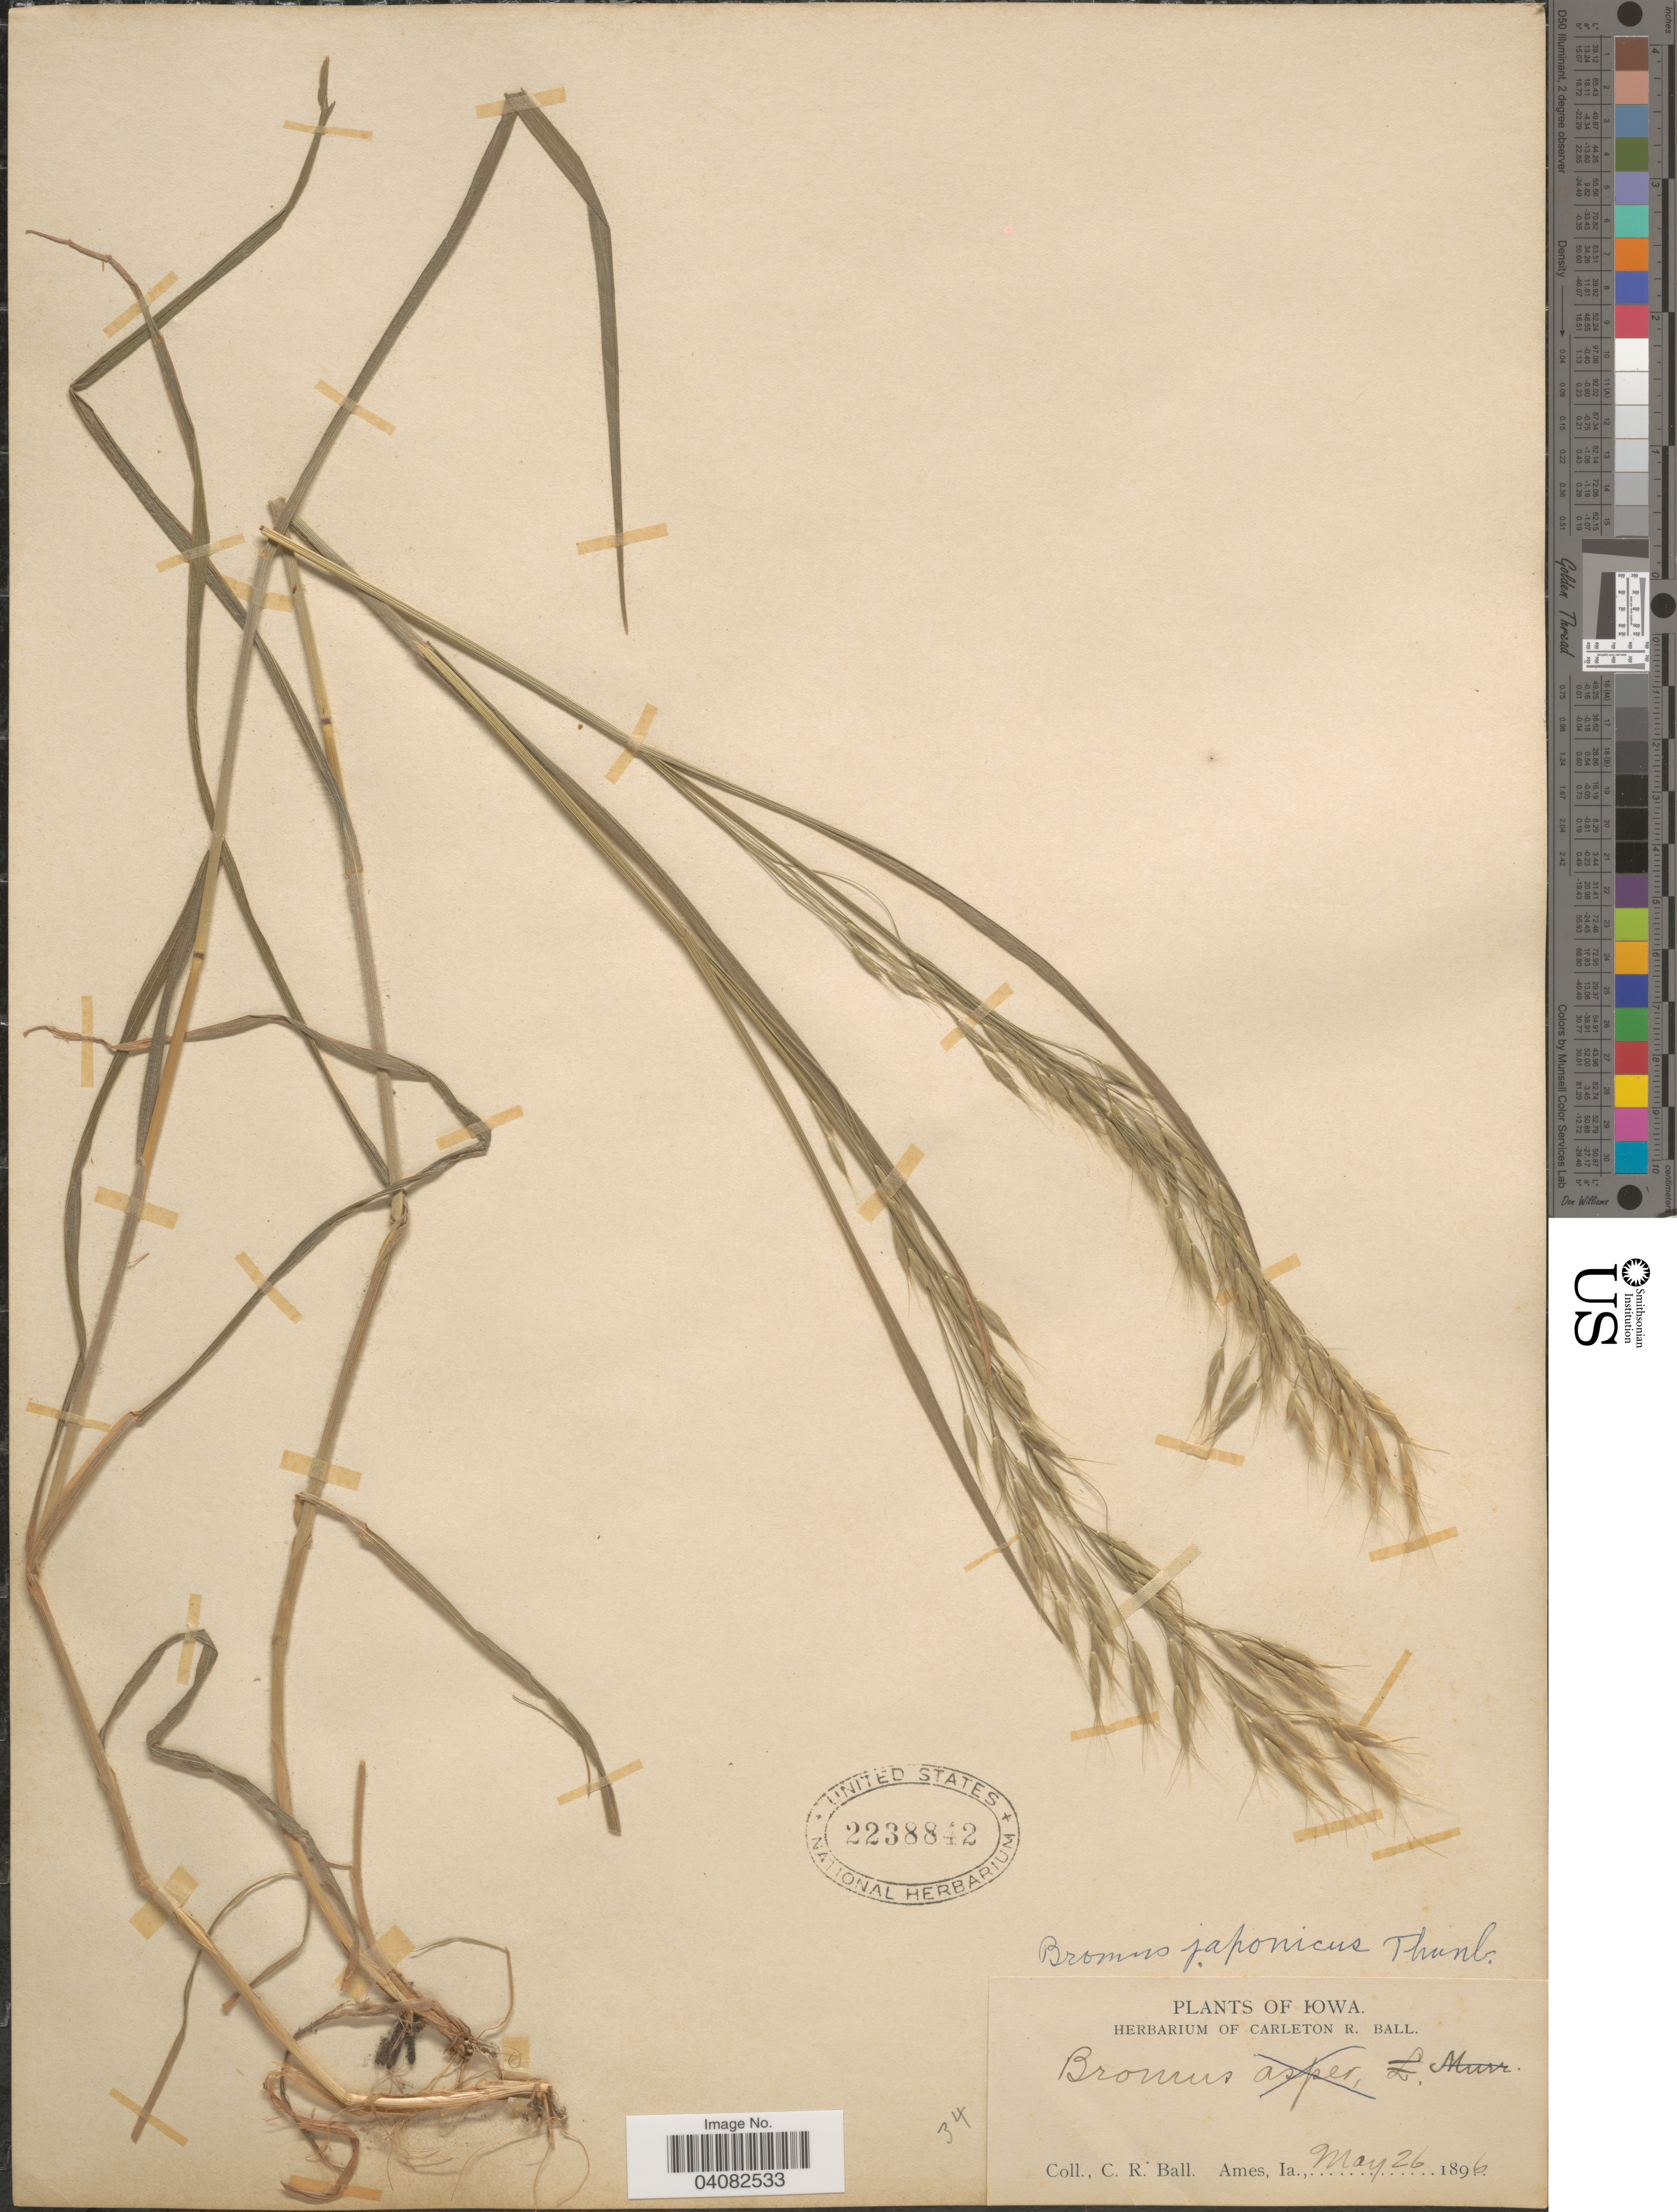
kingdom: Plantae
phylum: Tracheophyta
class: Liliopsida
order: Poales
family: Poaceae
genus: Bromus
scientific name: Bromus intermedius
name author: Gussone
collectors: C. R. Ball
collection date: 1896-05-26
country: United States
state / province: Iowa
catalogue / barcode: US 2238842